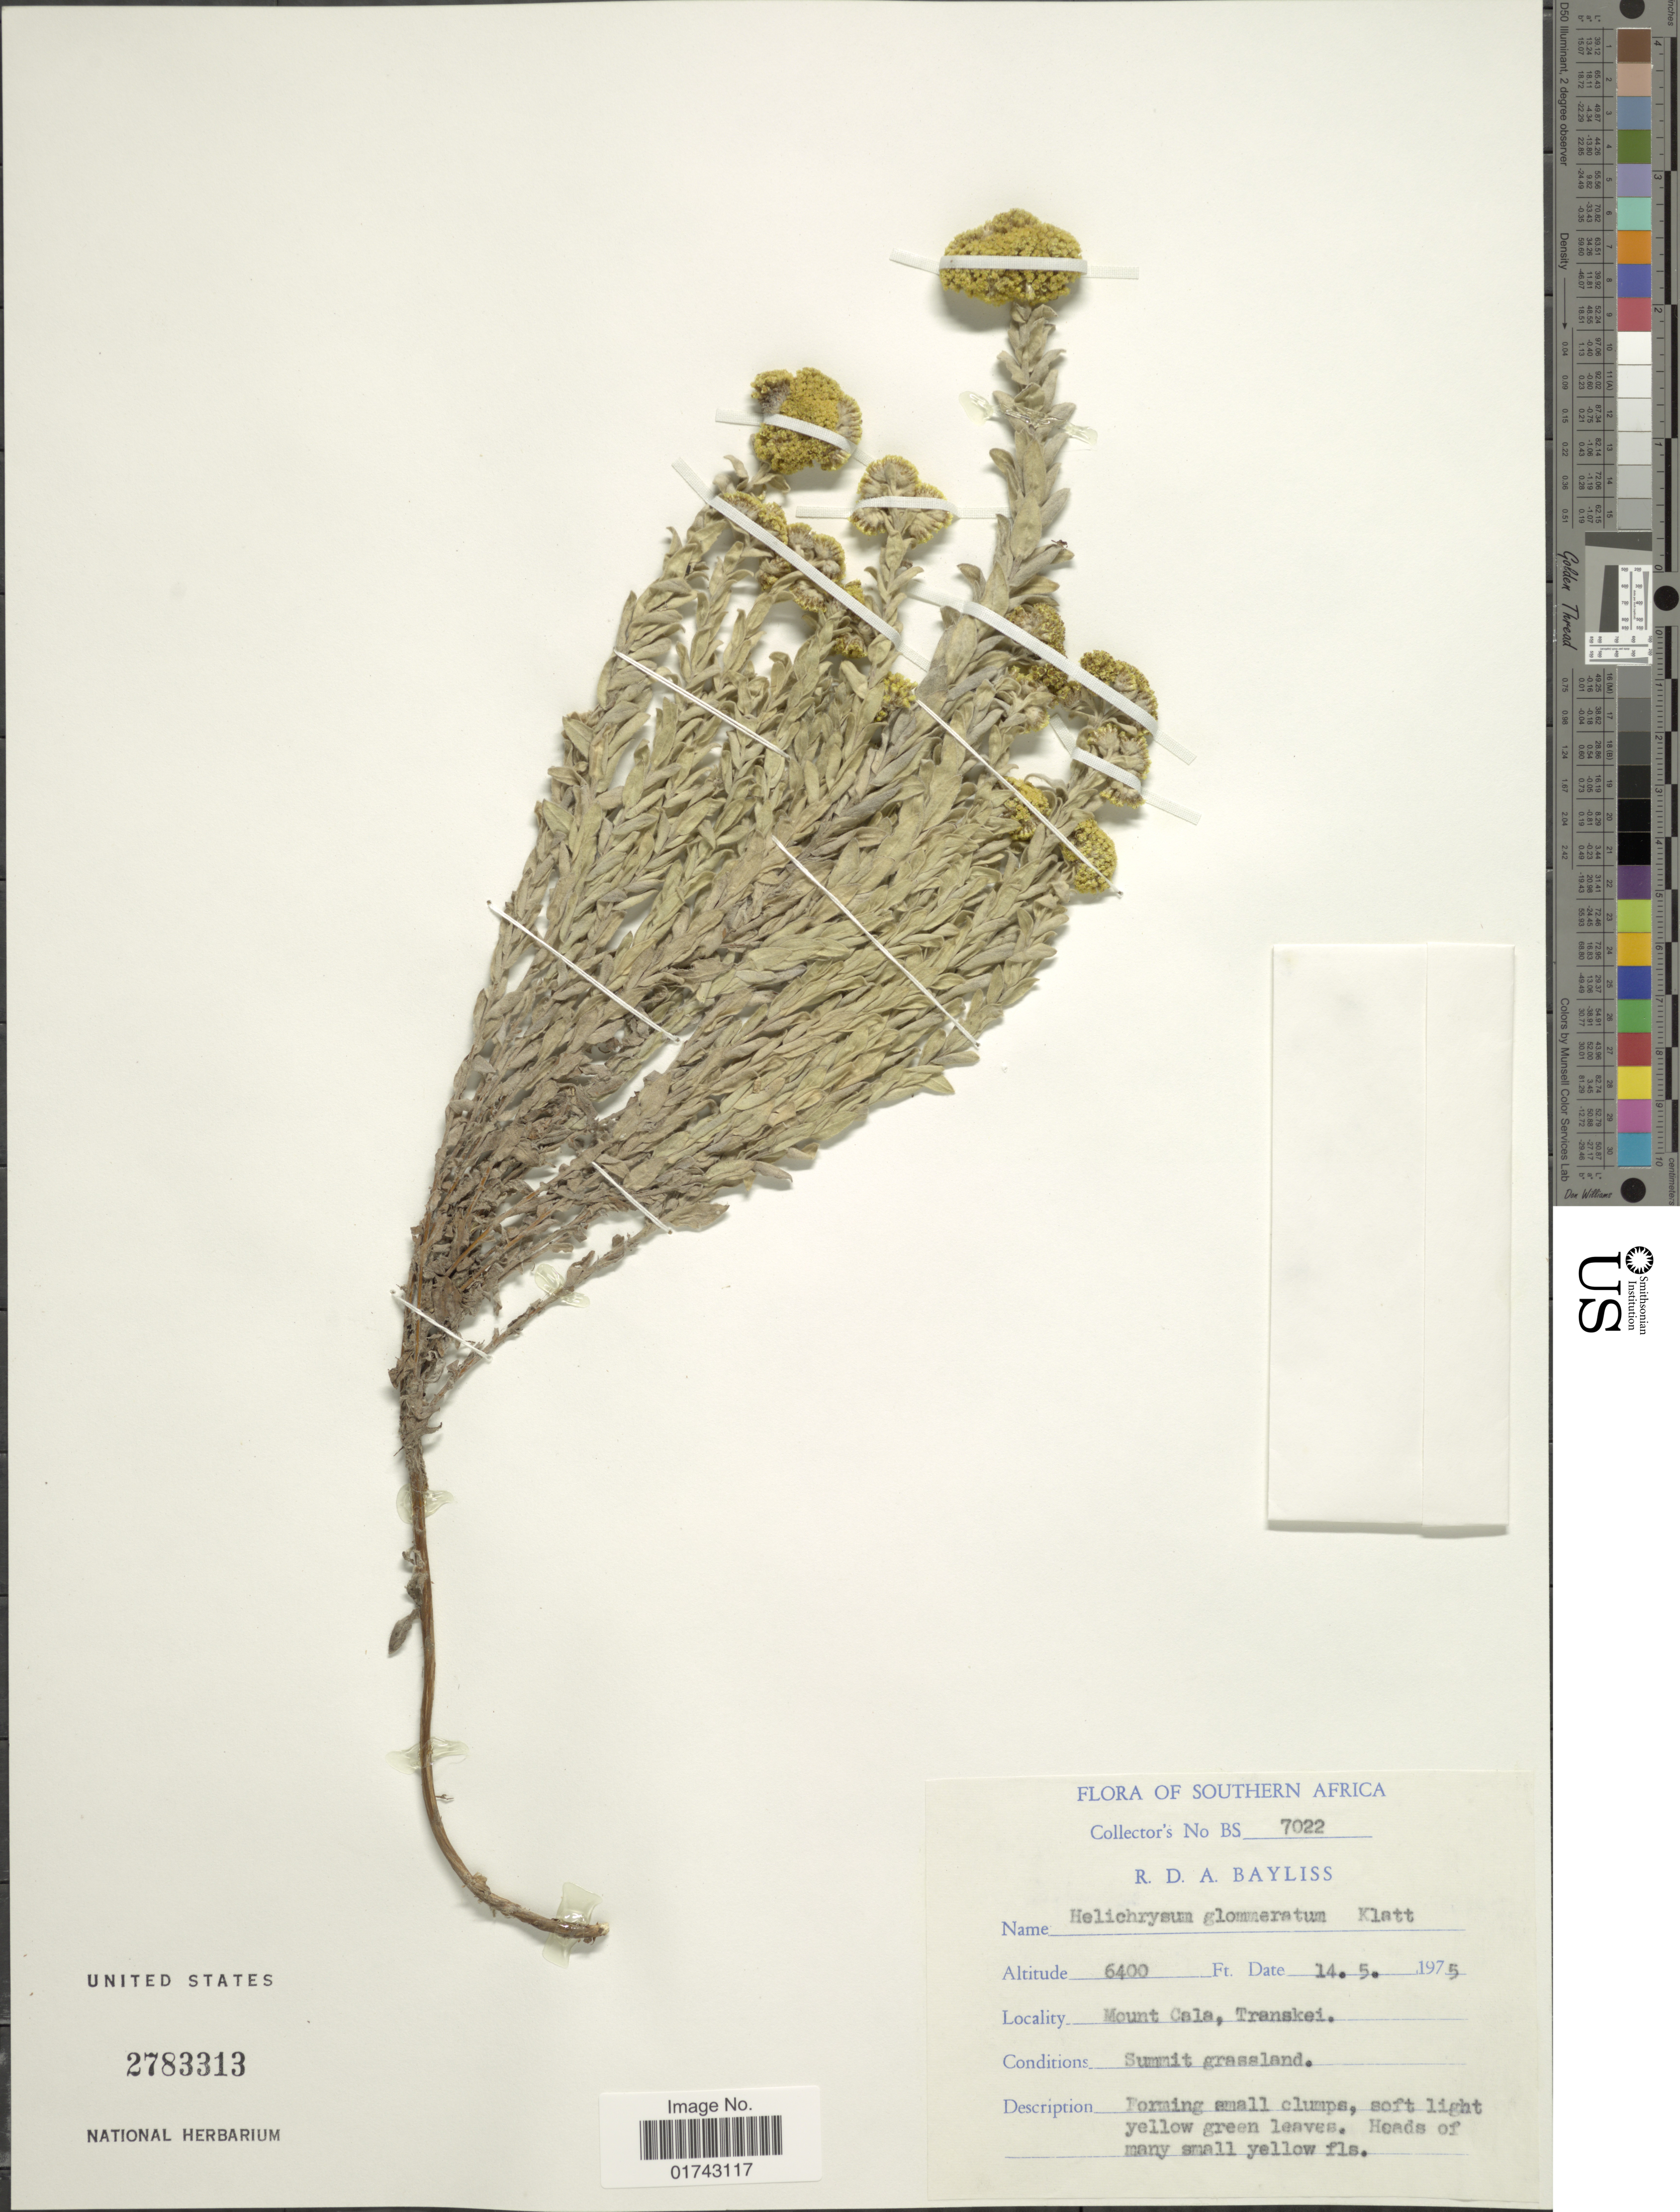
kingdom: Plantae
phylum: Tracheophyta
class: Magnoliopsida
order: Asterales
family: Asteraceae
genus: Helichrysum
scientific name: Helichrysum glomeratum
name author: Klatt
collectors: R. Bayliss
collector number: BS7022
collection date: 1975-05-14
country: South Africa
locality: Southern Africa, Mount Cala, Transkei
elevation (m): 1951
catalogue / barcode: US 2783313